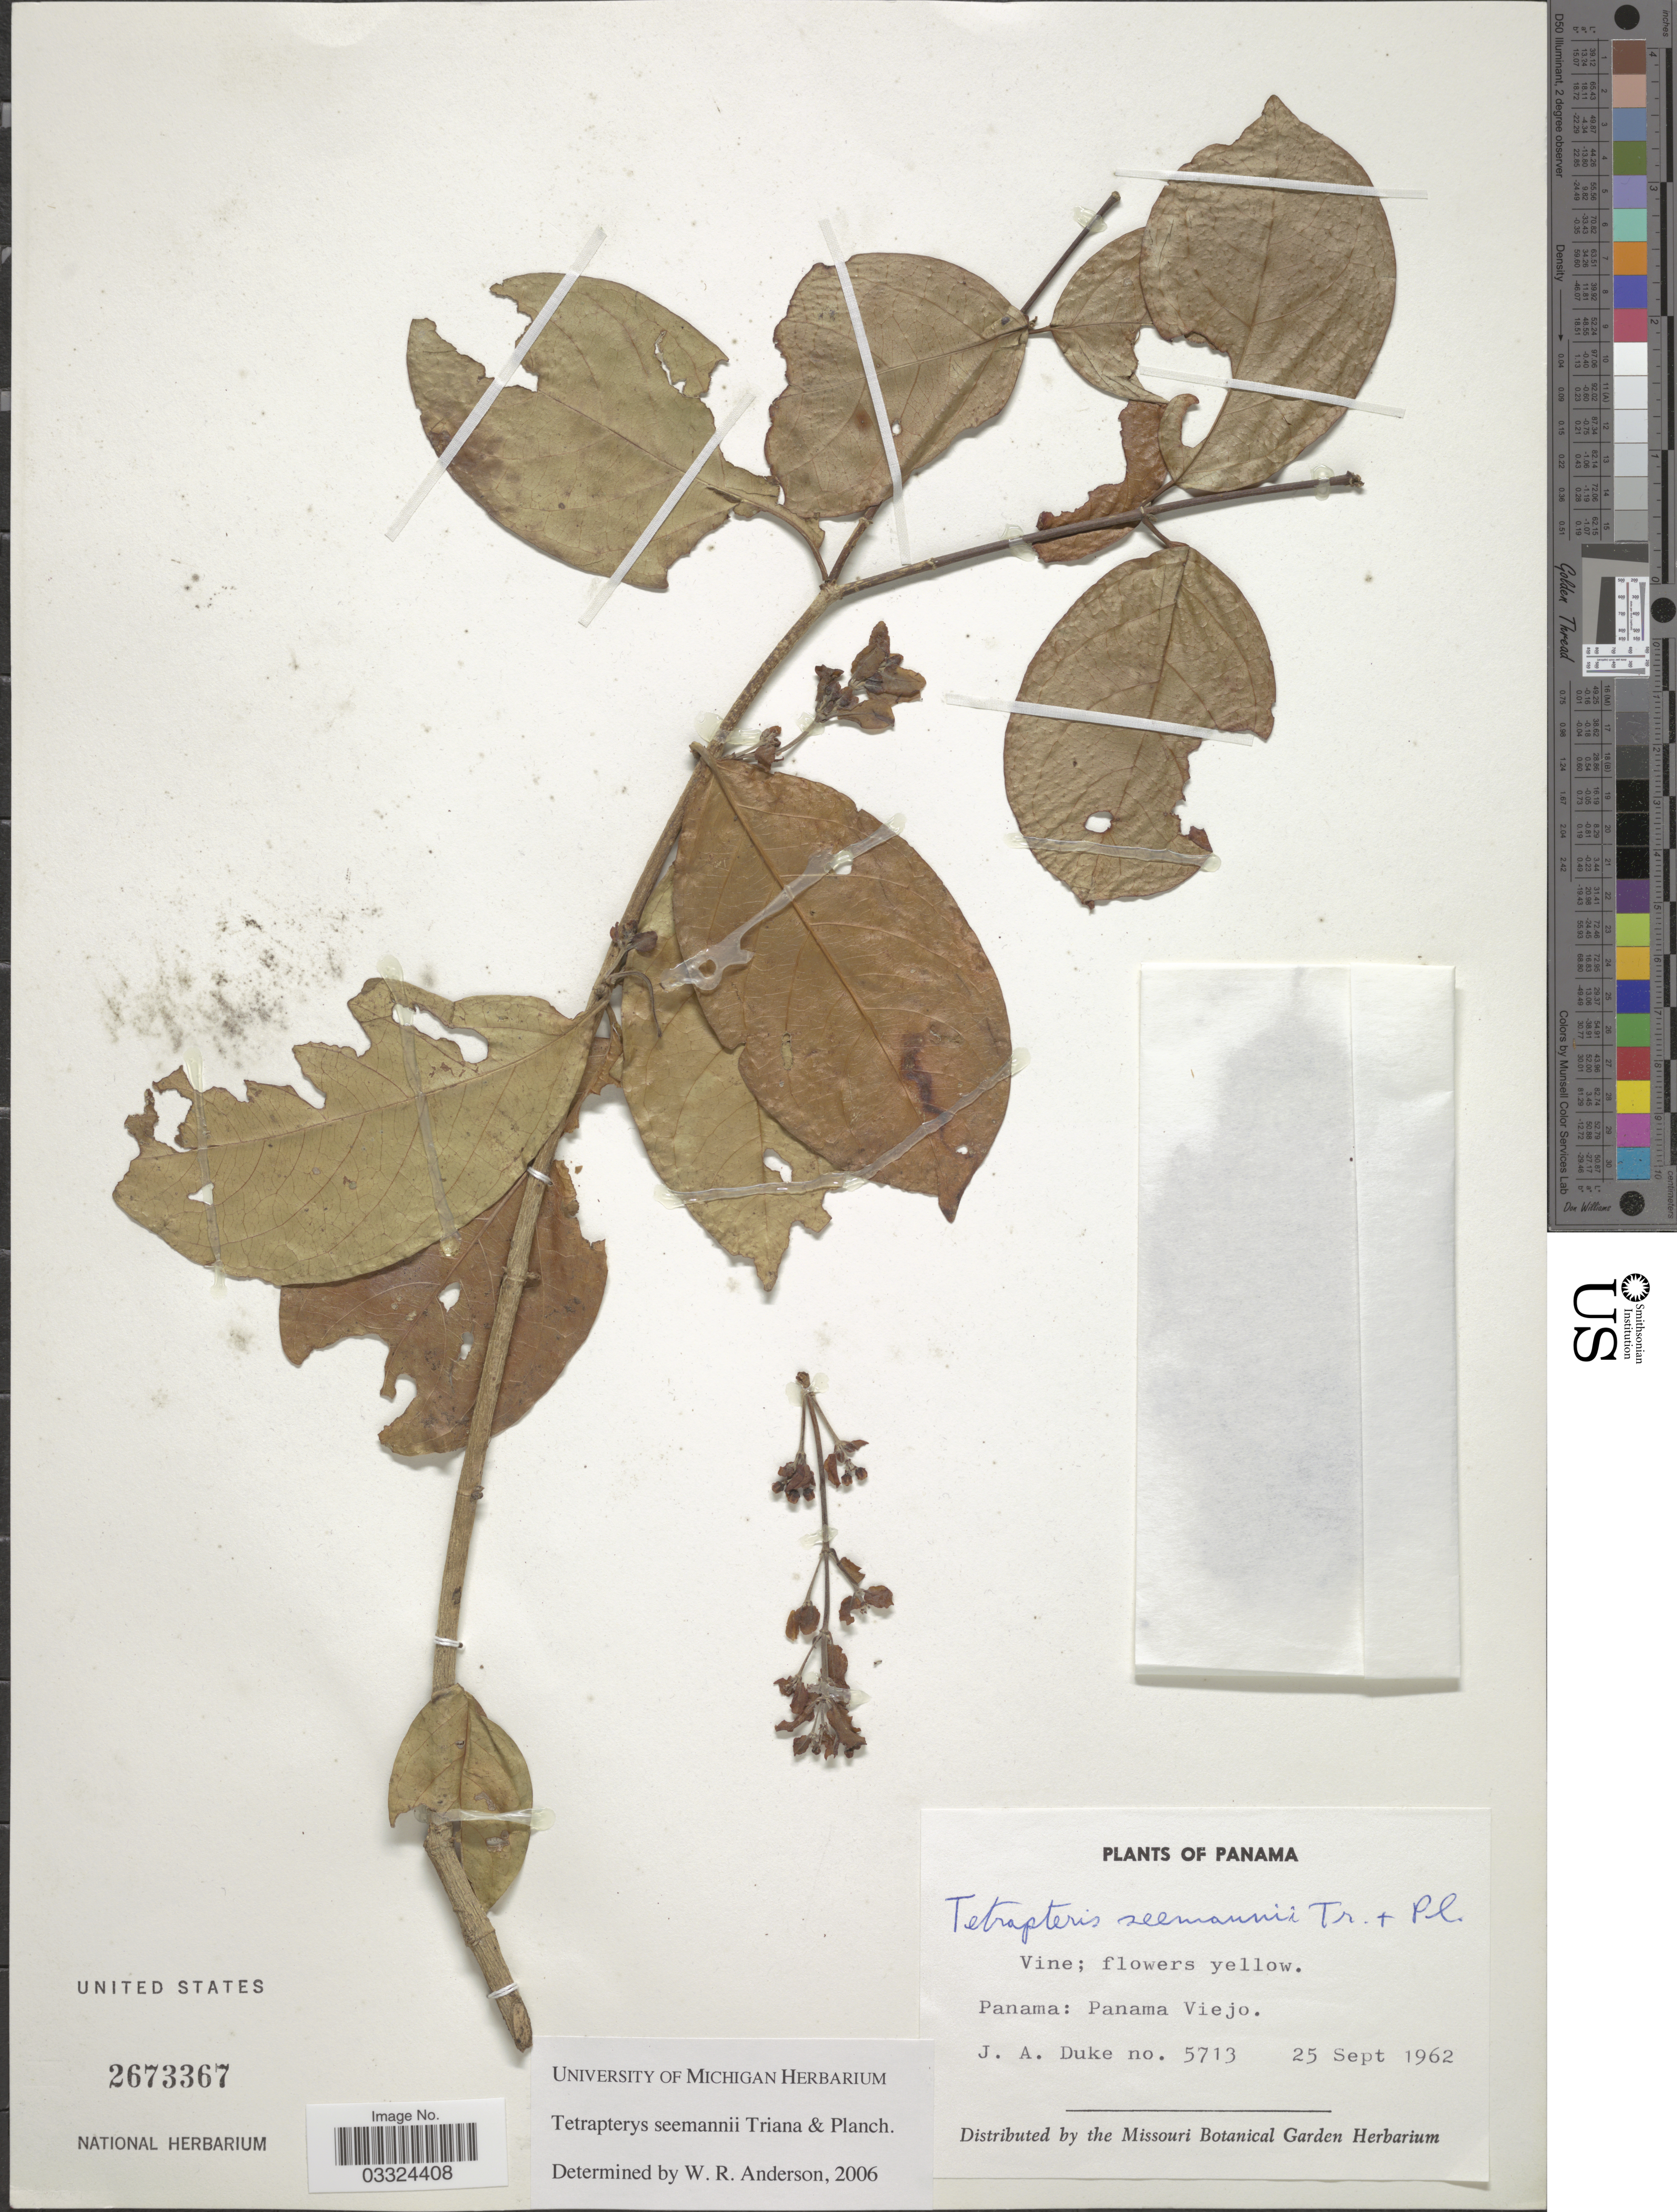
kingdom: Plantae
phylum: Tracheophyta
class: Magnoliopsida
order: Malpighiales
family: Malpighiaceae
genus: Tetrapterys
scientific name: Tetrapterys seemannii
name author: Triana & Planch.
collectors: J. A. Duke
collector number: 5713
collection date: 1962-09-25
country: Panama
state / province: Panamá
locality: Panama Viejo.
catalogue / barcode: US 2673367